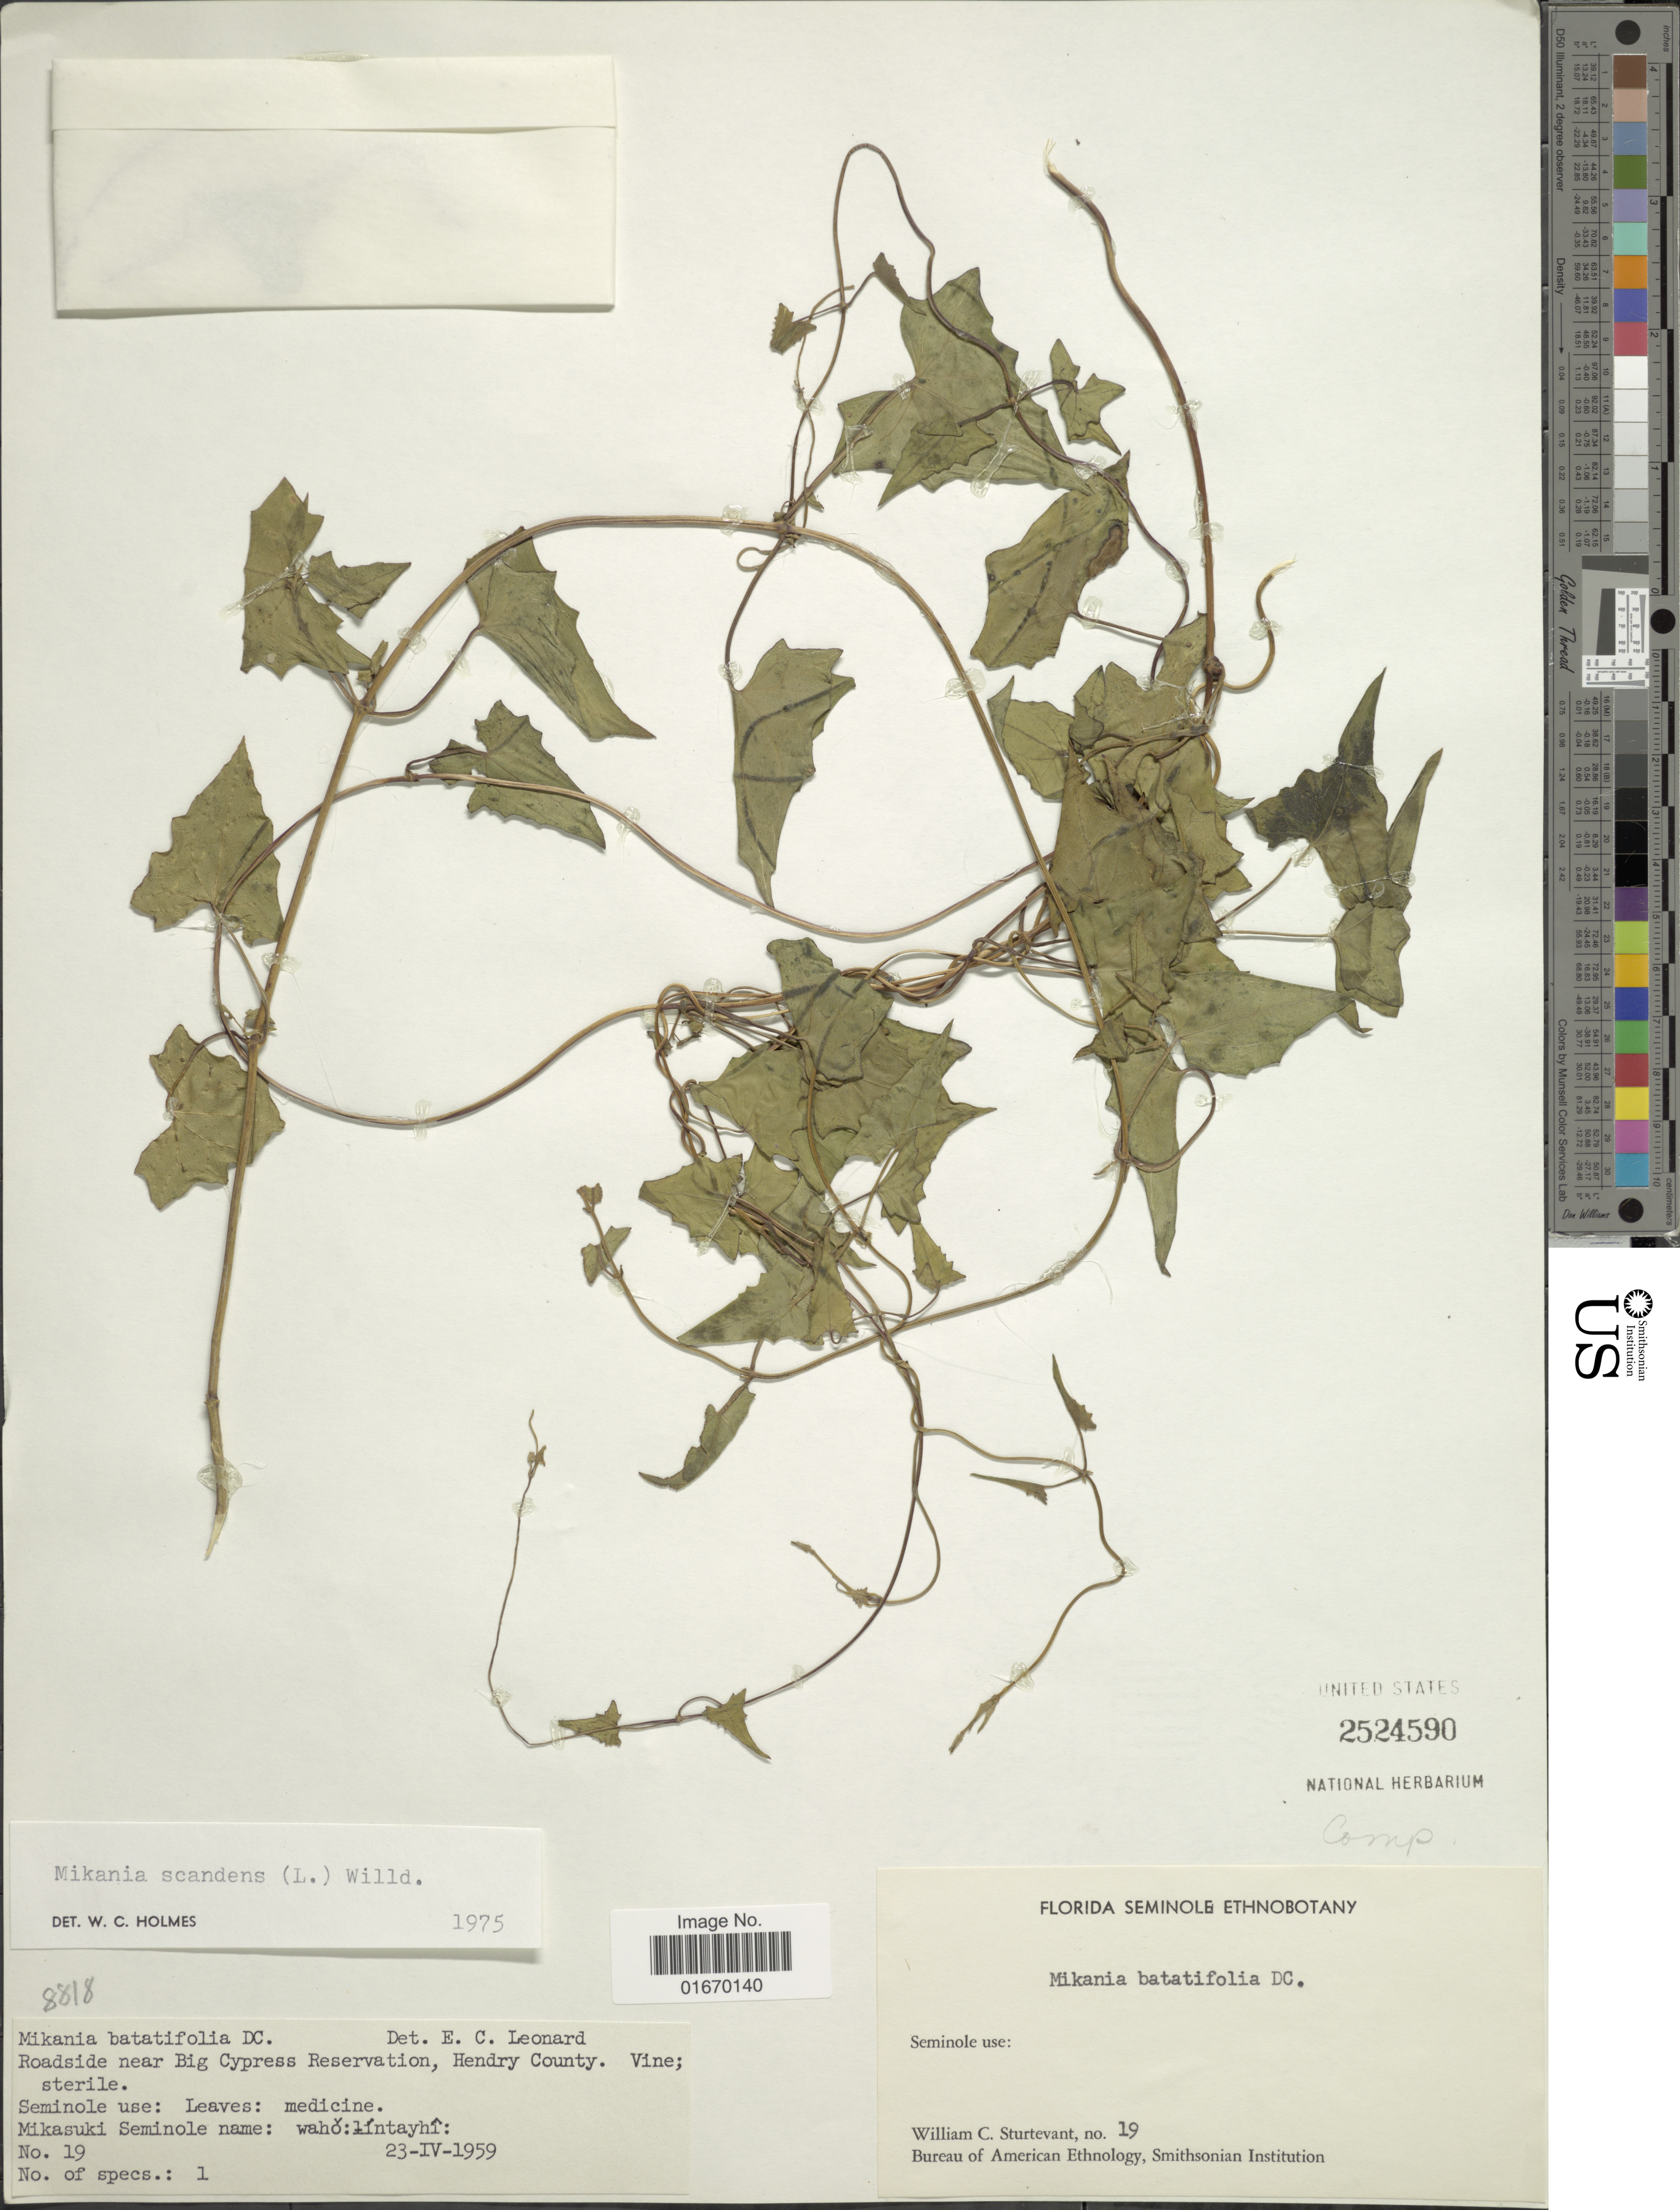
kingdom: Plantae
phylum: Tracheophyta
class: Magnoliopsida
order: Asterales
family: Asteraceae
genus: Mikania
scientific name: Mikania scandens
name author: (L.) Willd.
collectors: W. Sturtevant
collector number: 19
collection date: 1959-04-23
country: United States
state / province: Florida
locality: Roadside near Big Cypress Reservation, Hendry County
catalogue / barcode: US 2524590